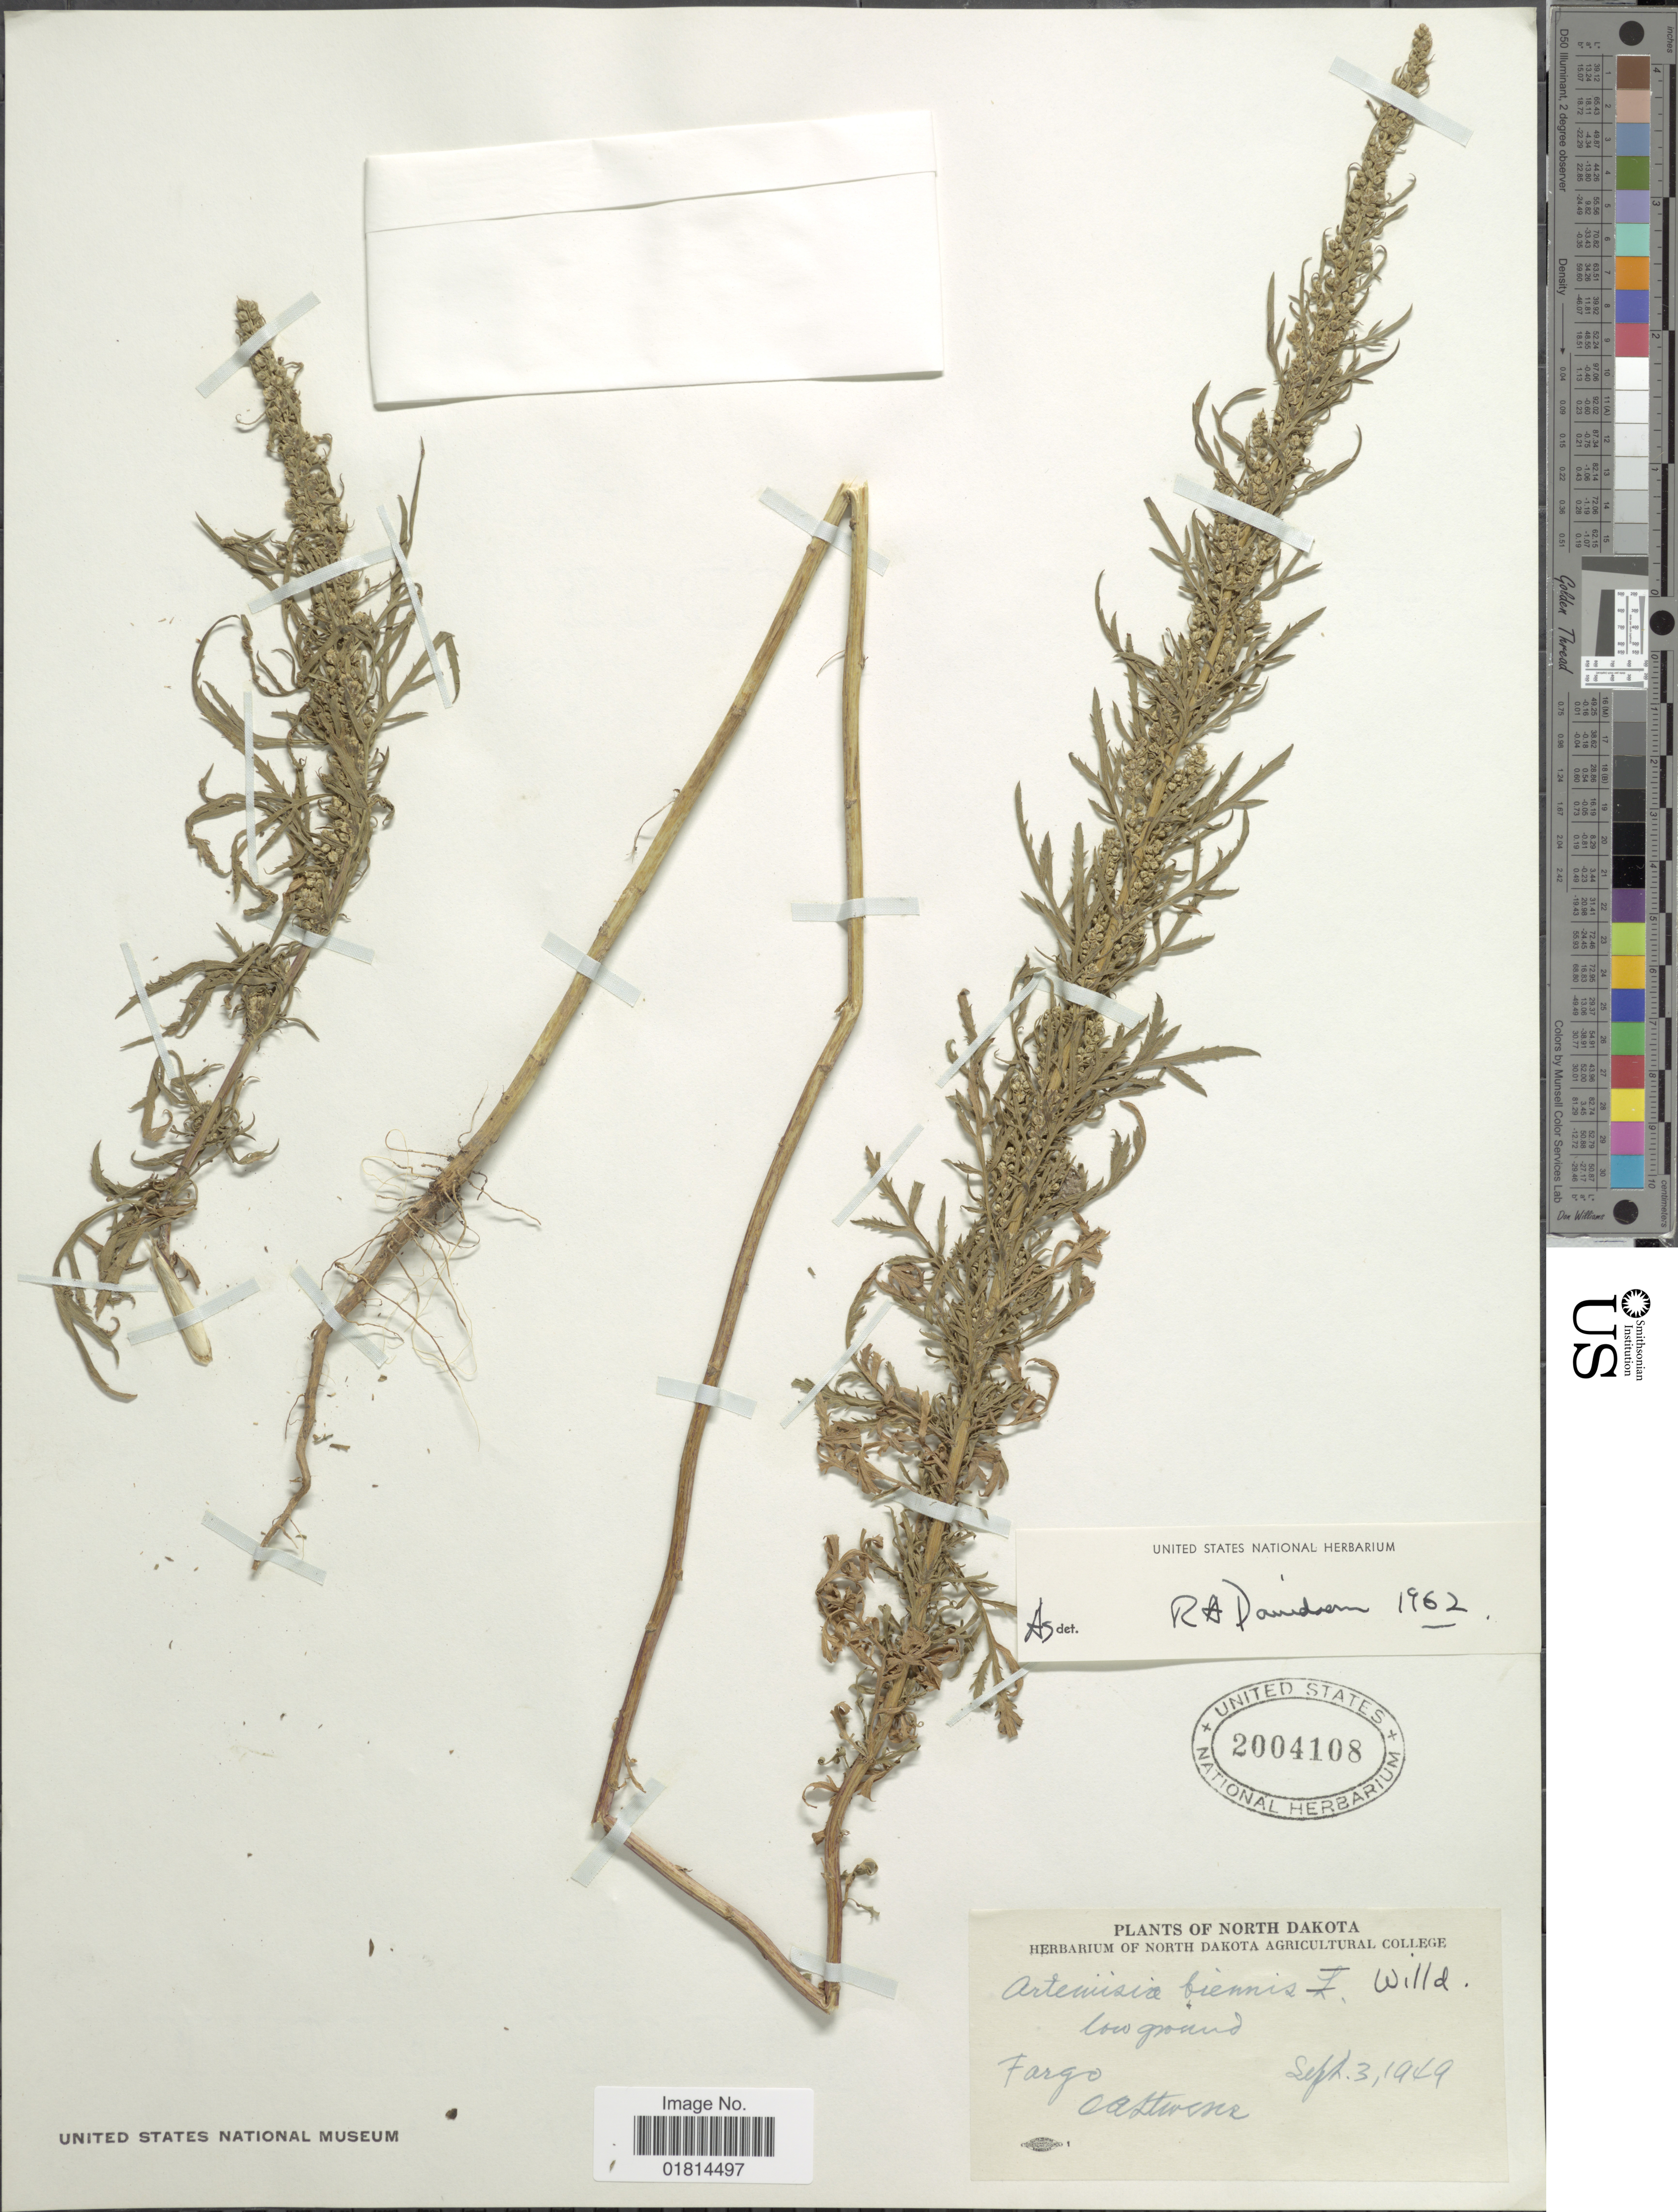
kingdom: Plantae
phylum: Tracheophyta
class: Magnoliopsida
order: Asterales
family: Asteraceae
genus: Artemisia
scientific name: Artemisia biennis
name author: Willd.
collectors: O. A. Stevens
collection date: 1949-09-03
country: United States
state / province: North Dakota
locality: Low ground, Fargo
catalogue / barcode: US 2004108